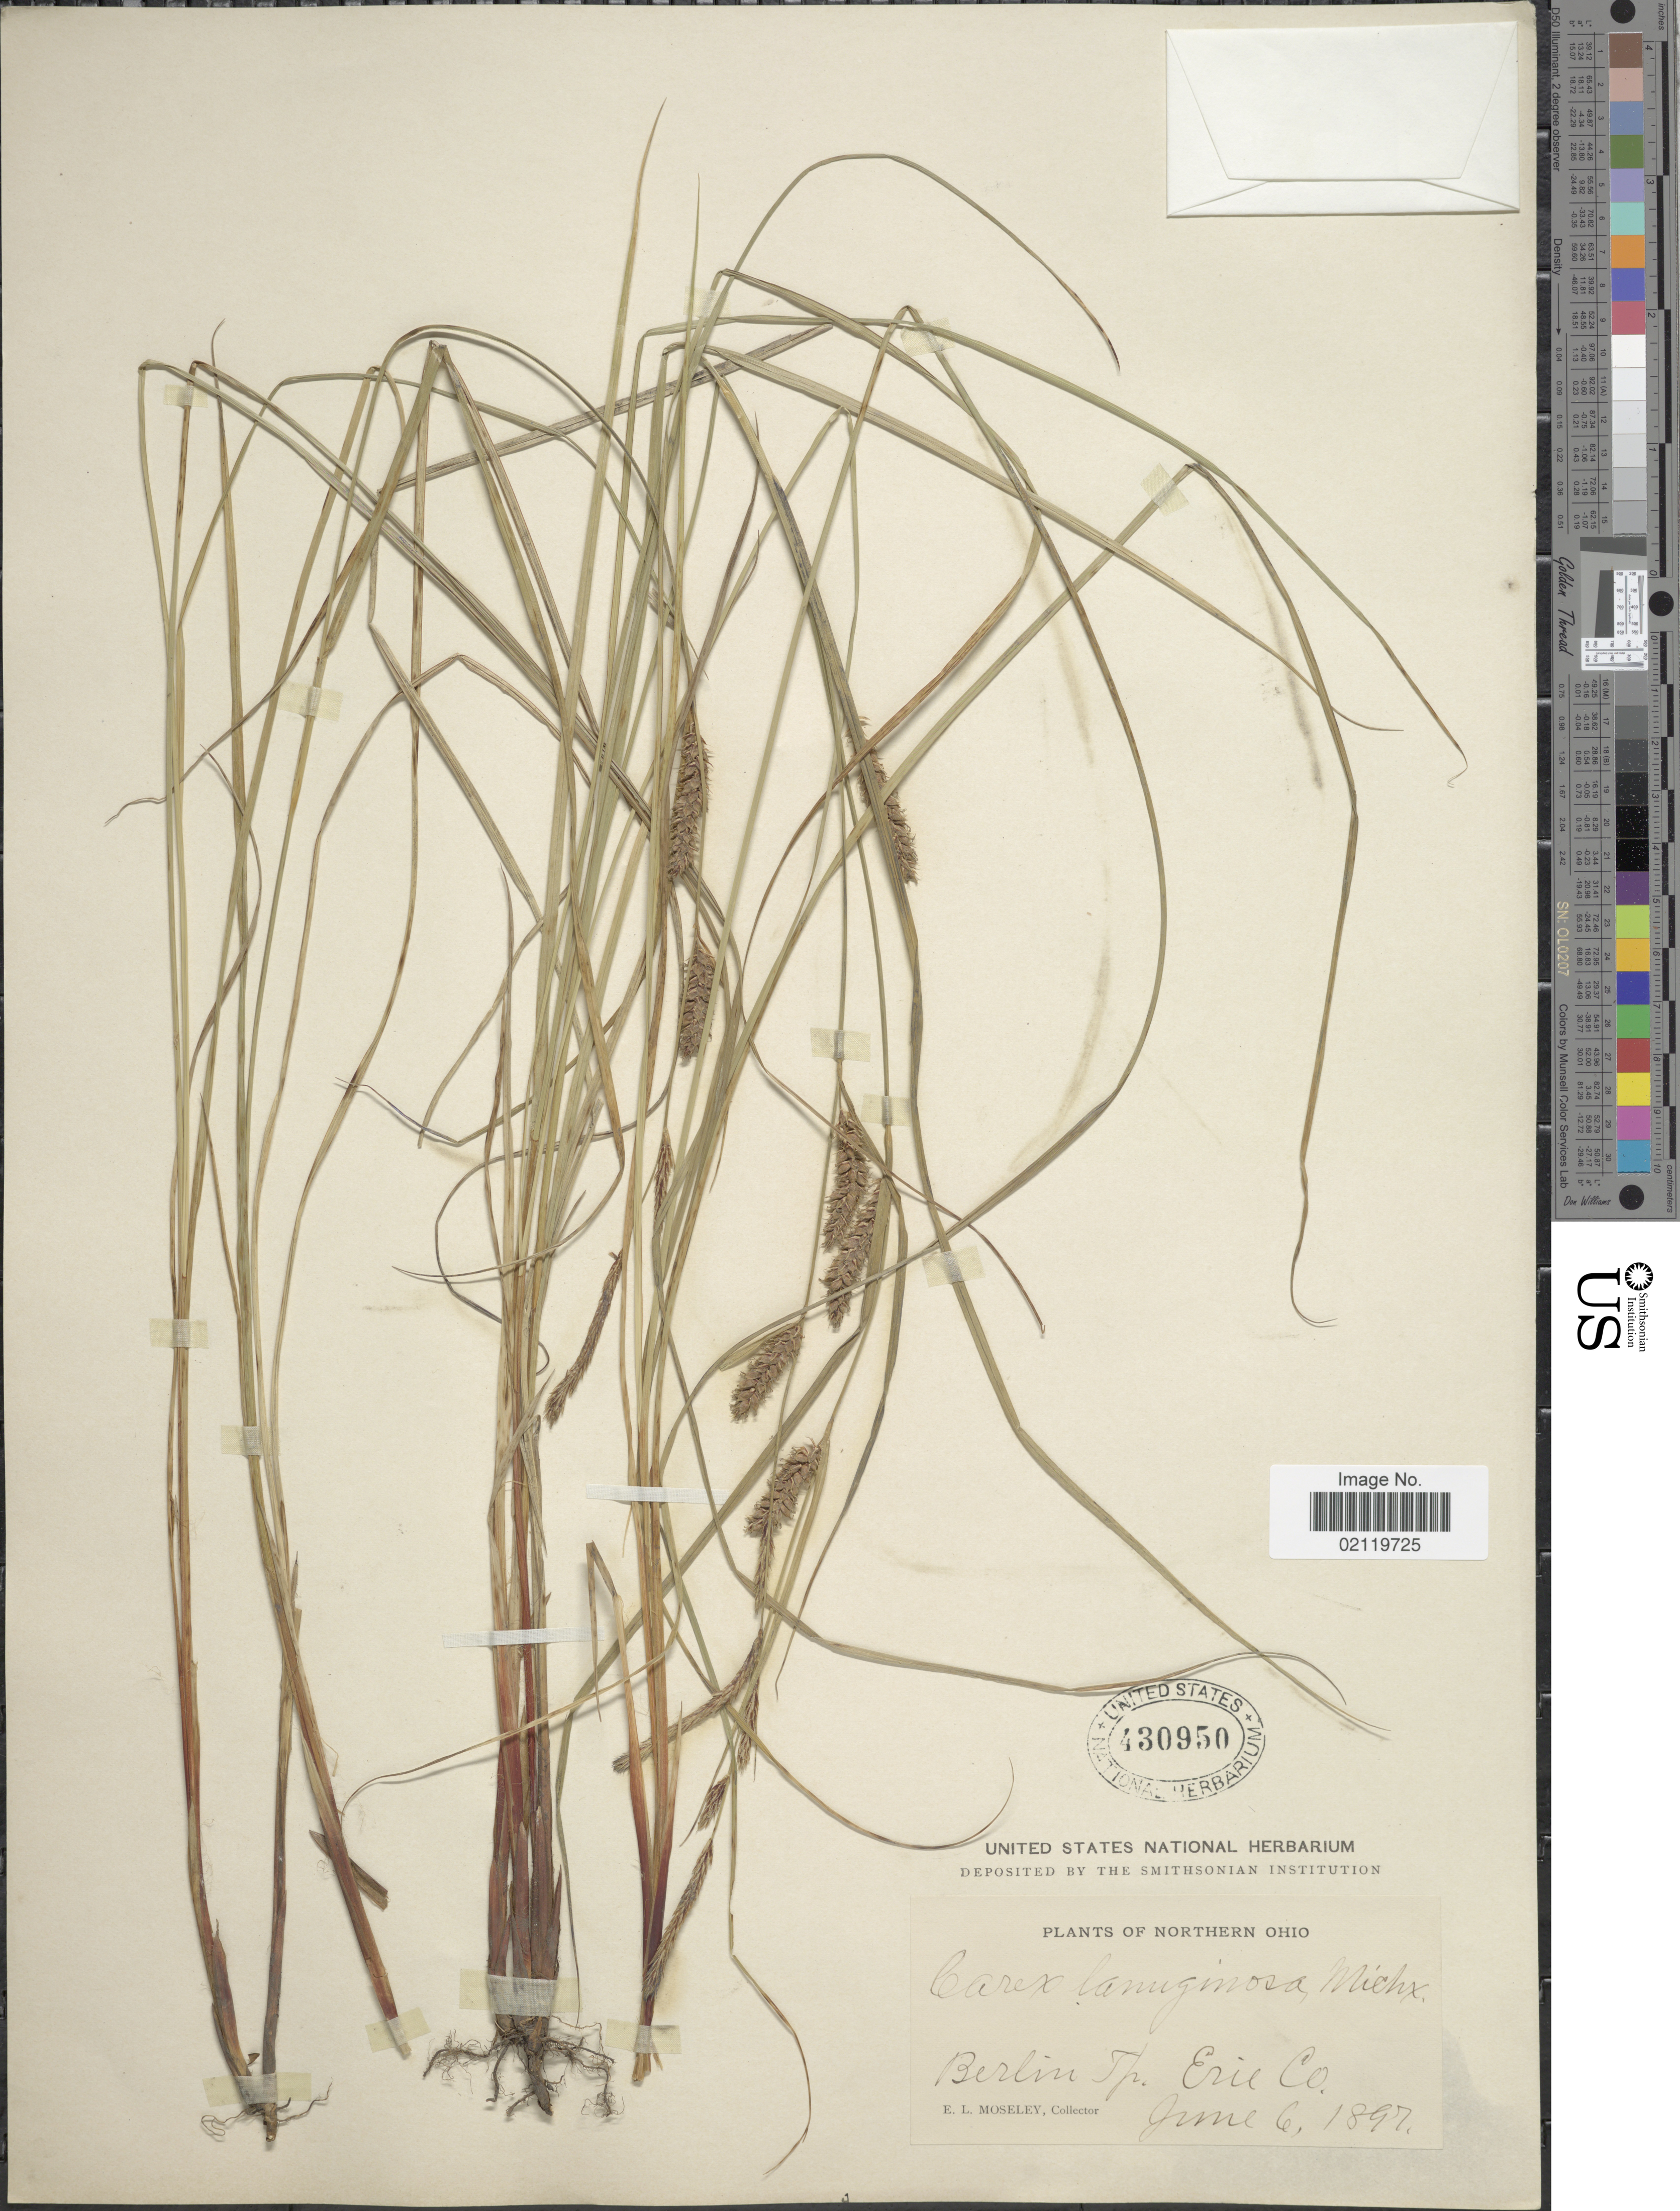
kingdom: Plantae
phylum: Tracheophyta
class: Liliopsida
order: Poales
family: Cyperaceae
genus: Carex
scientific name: Carex pellita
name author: Muhl. ex Willd.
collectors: E. Moseley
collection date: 1897-06-06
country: United States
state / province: Ohio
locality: Northern Ohio. Berlin Tp. Erie Co.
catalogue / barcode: US 430950